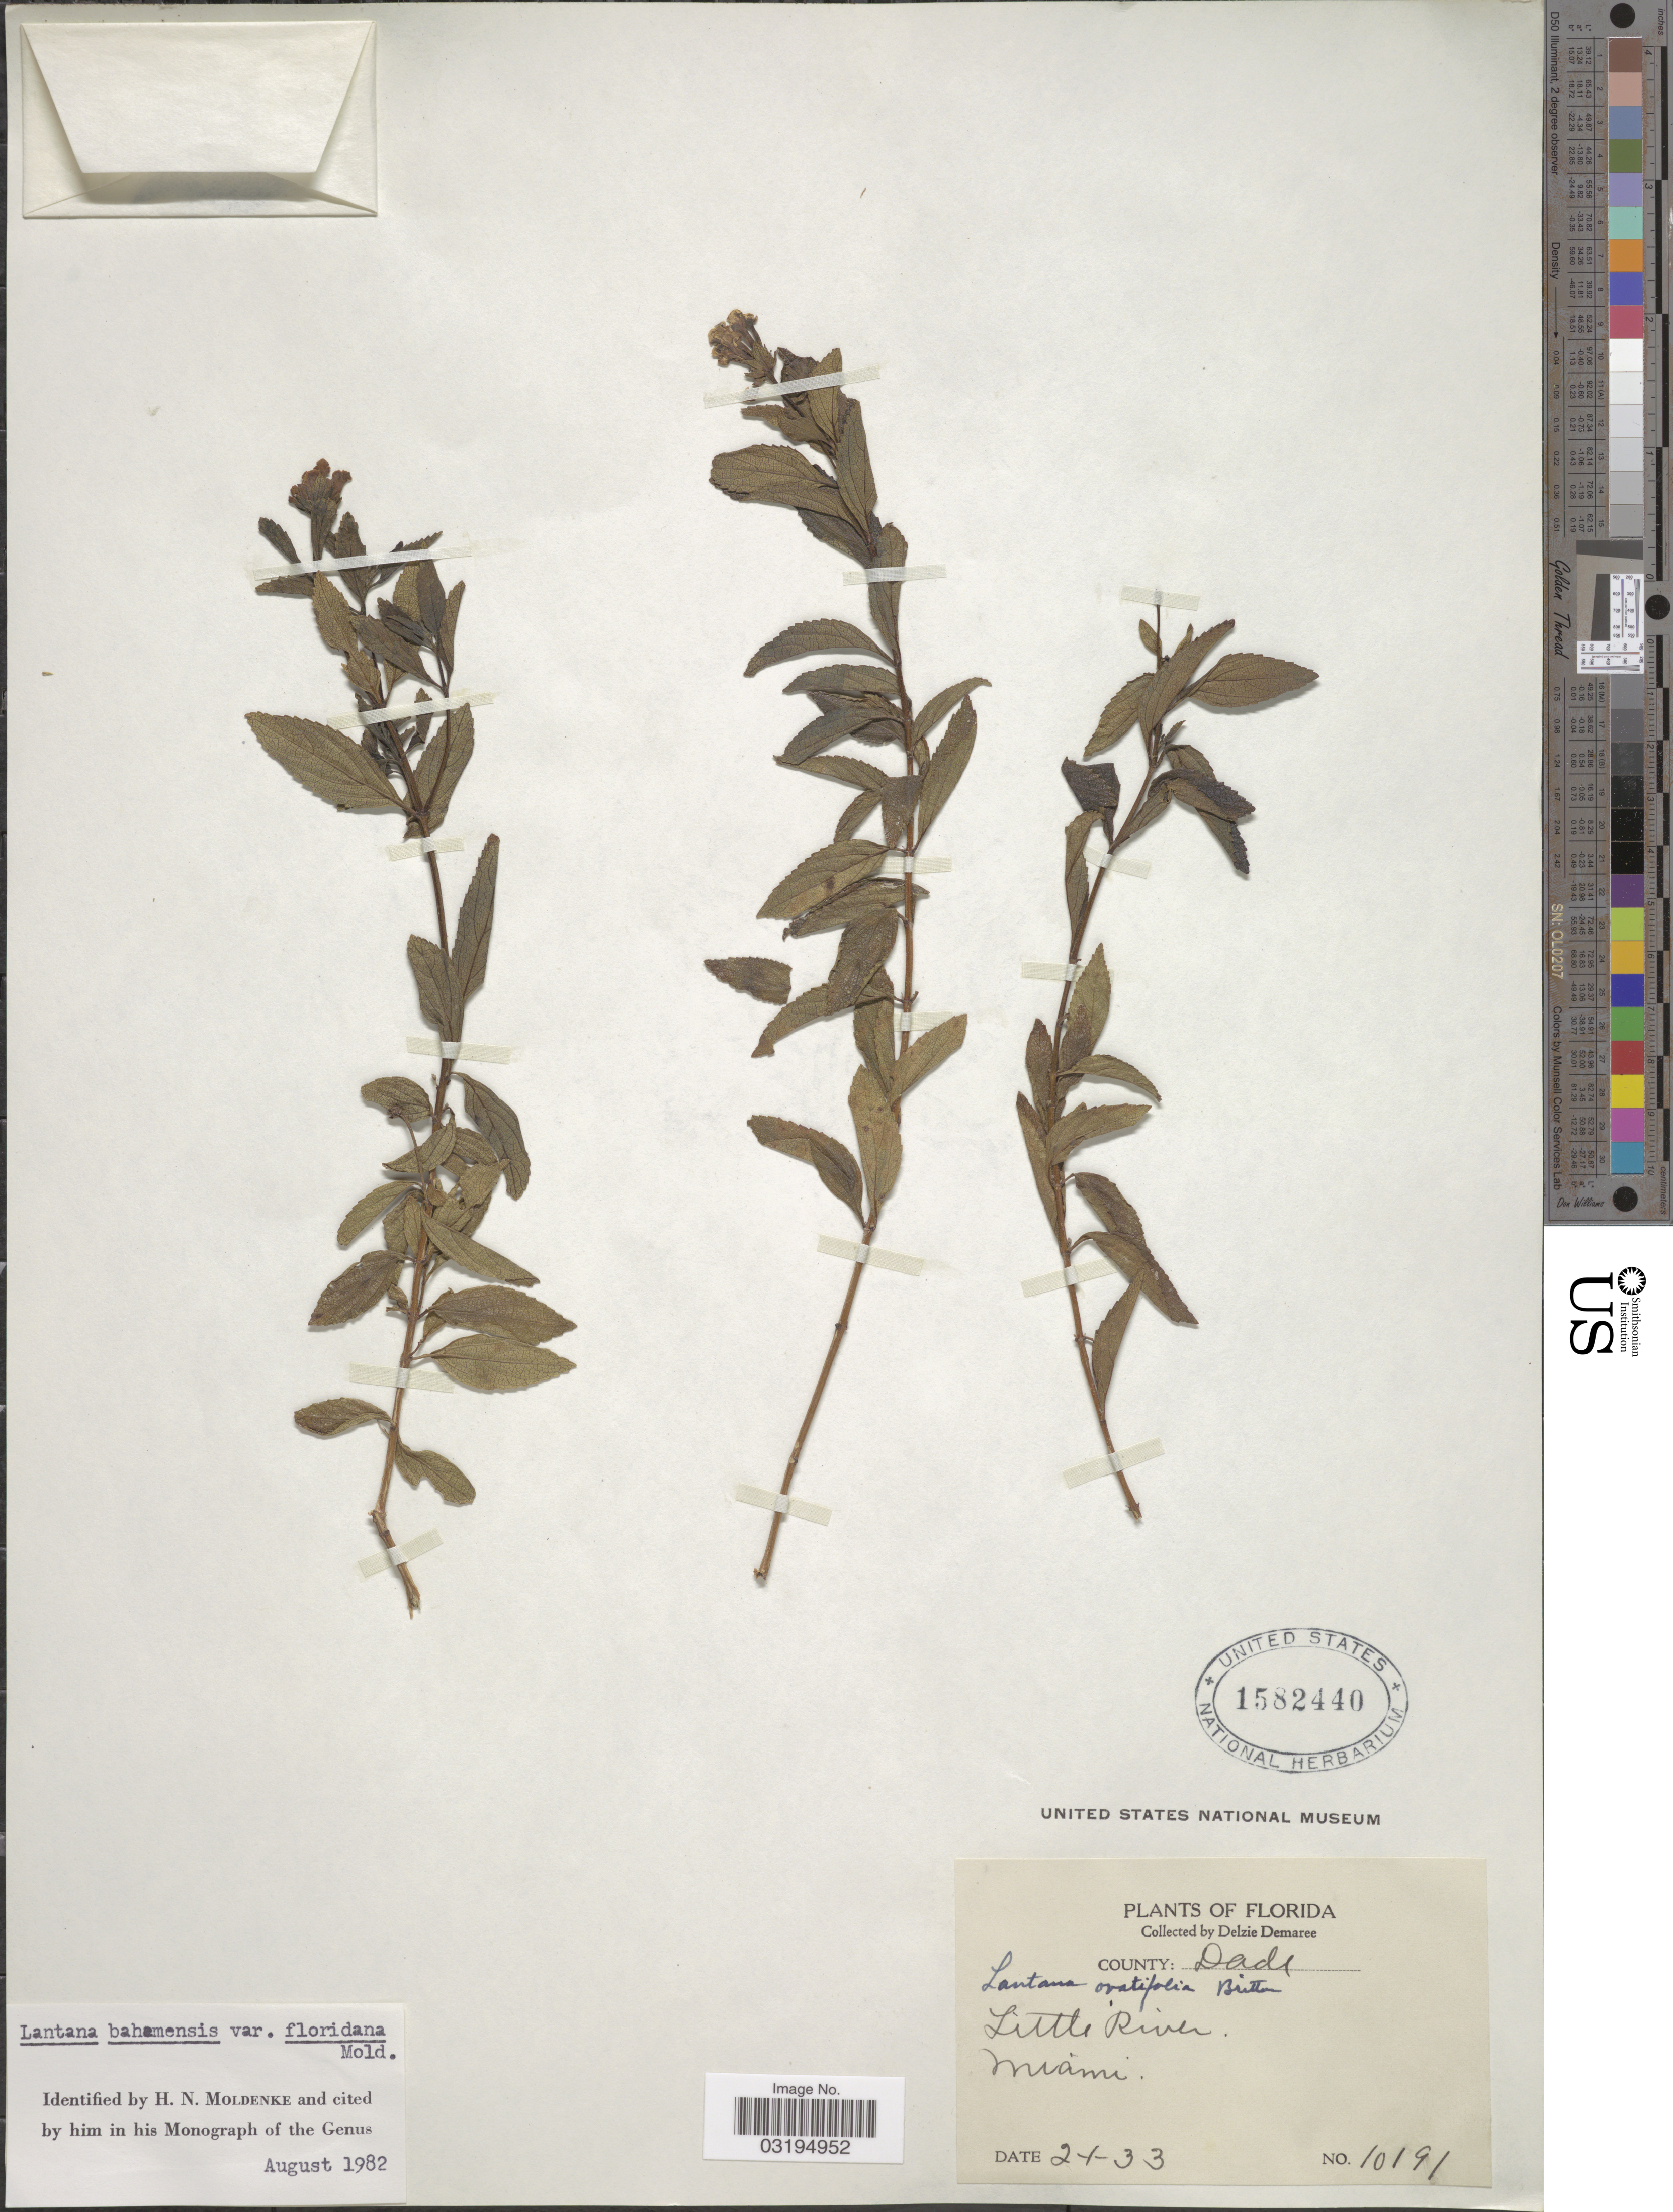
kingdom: Plantae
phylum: Tracheophyta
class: Magnoliopsida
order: Lamiales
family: Verbenaceae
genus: Lantana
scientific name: Lantana bahamensis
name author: Britton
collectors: D. Demaree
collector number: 10191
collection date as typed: Transcribed d/m/y: 1/2/33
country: United States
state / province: Florida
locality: County: Dade, Little River. Miami.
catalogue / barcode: US 1582440